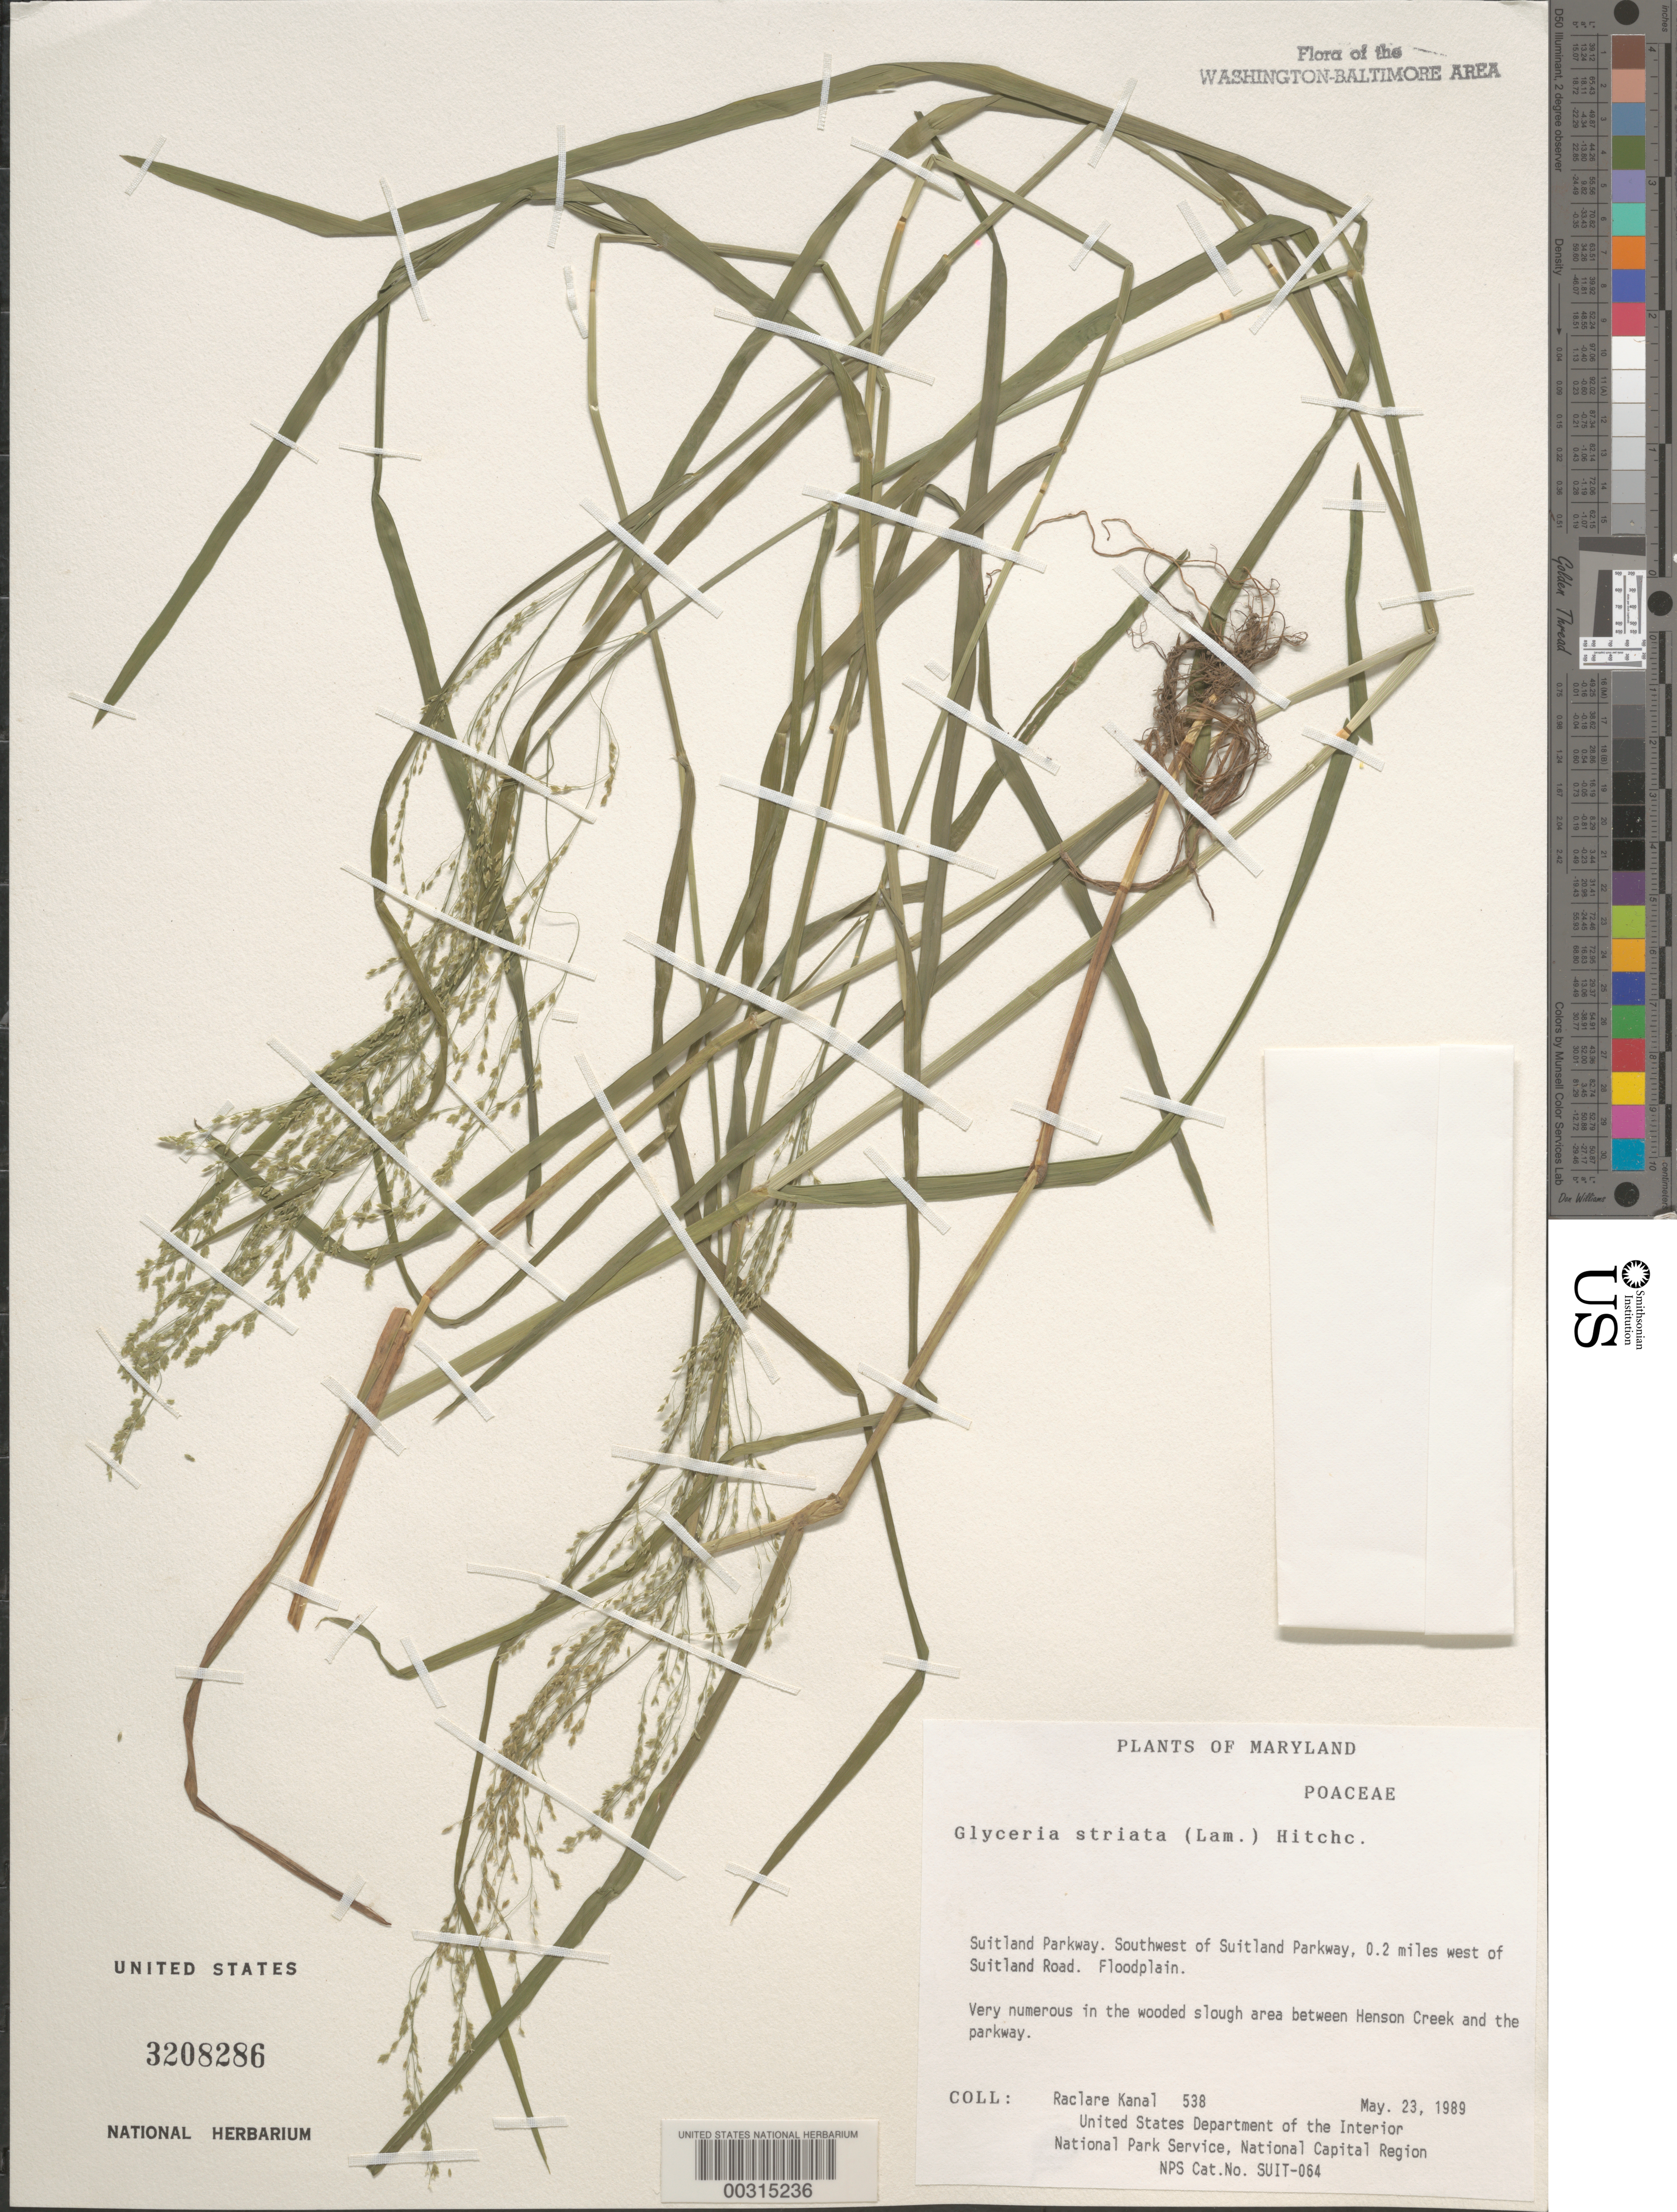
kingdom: Plantae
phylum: Tracheophyta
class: Liliopsida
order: Poales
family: Poaceae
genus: Glyceria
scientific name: Glyceria striata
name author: (Lam.) Hitchc.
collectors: R. Kanal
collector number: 538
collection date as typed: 23 May 1989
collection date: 1989-05-23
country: United States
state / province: Maryland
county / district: Prince George's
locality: Suitland Parkway, SW of Suitland Parkway W of Suitland road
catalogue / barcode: US 3208286